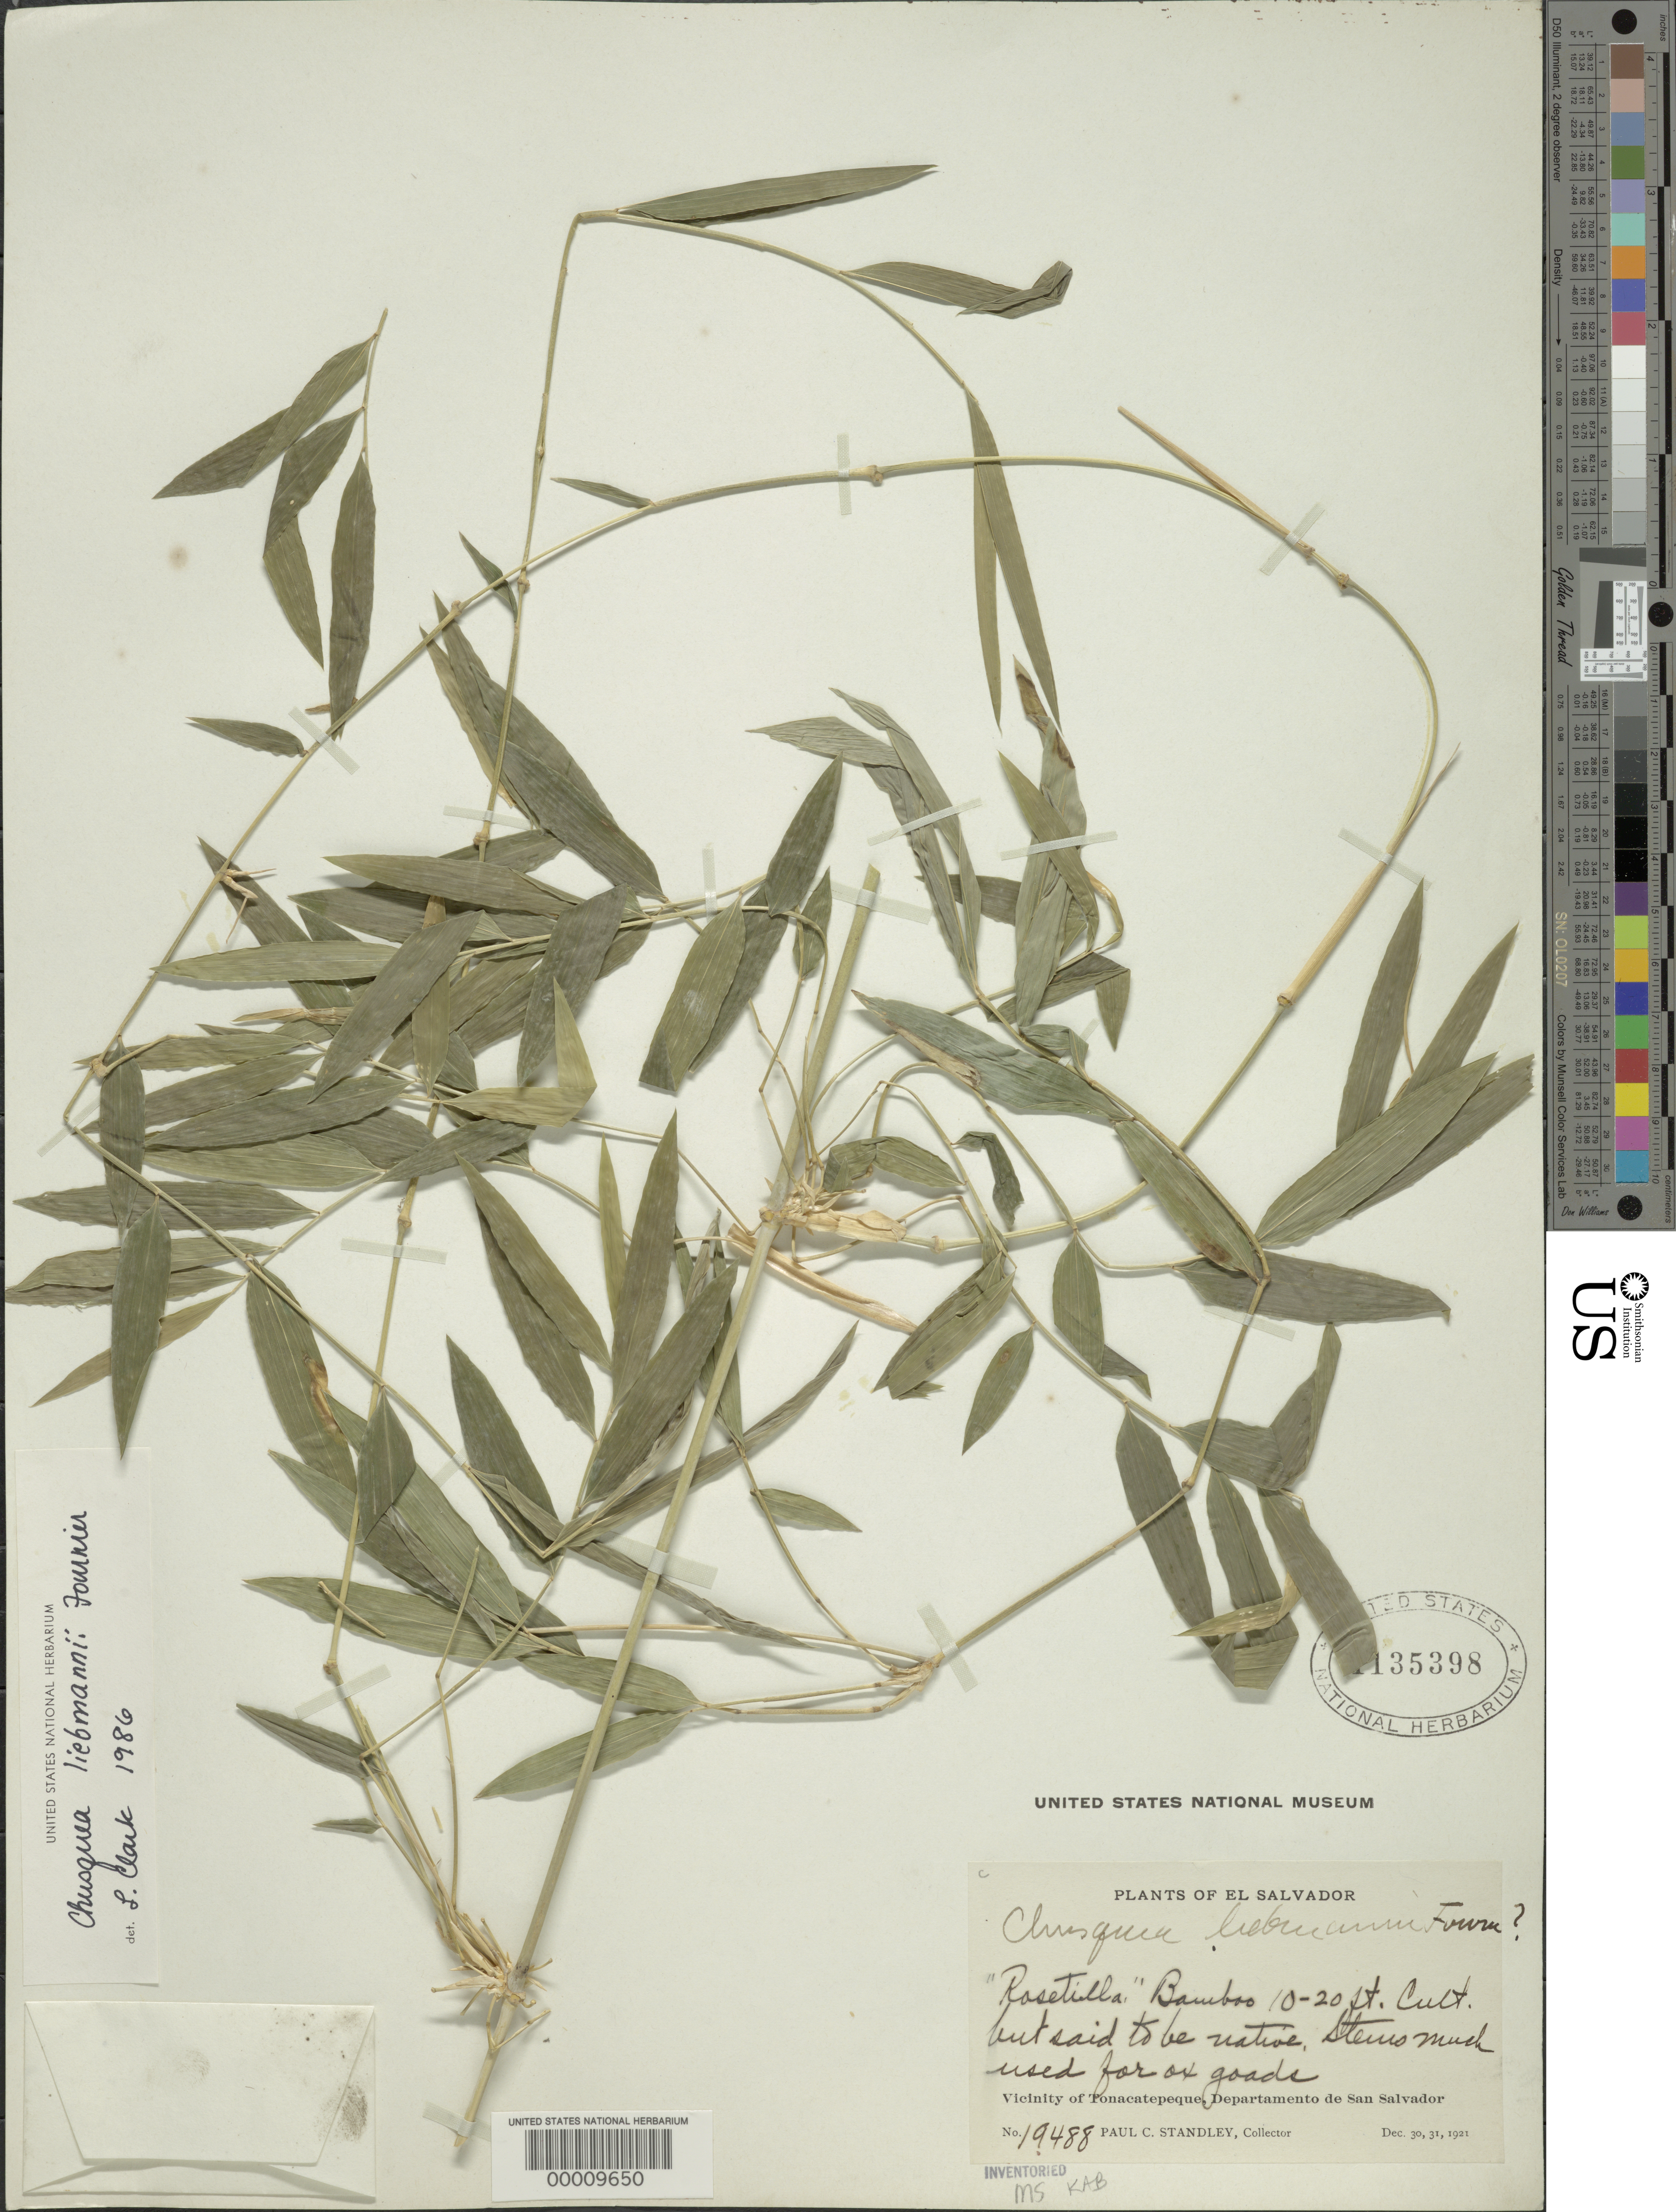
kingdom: Plantae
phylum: Tracheophyta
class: Liliopsida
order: Poales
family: Poaceae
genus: Chusquea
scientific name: Chusquea liebmannii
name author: E. Fourn.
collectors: P. C. Standley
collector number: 19488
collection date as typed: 30 Dec 1921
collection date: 1921-12-30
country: El Salvador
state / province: San Salvador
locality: Tonacatepeque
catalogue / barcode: US 1135398